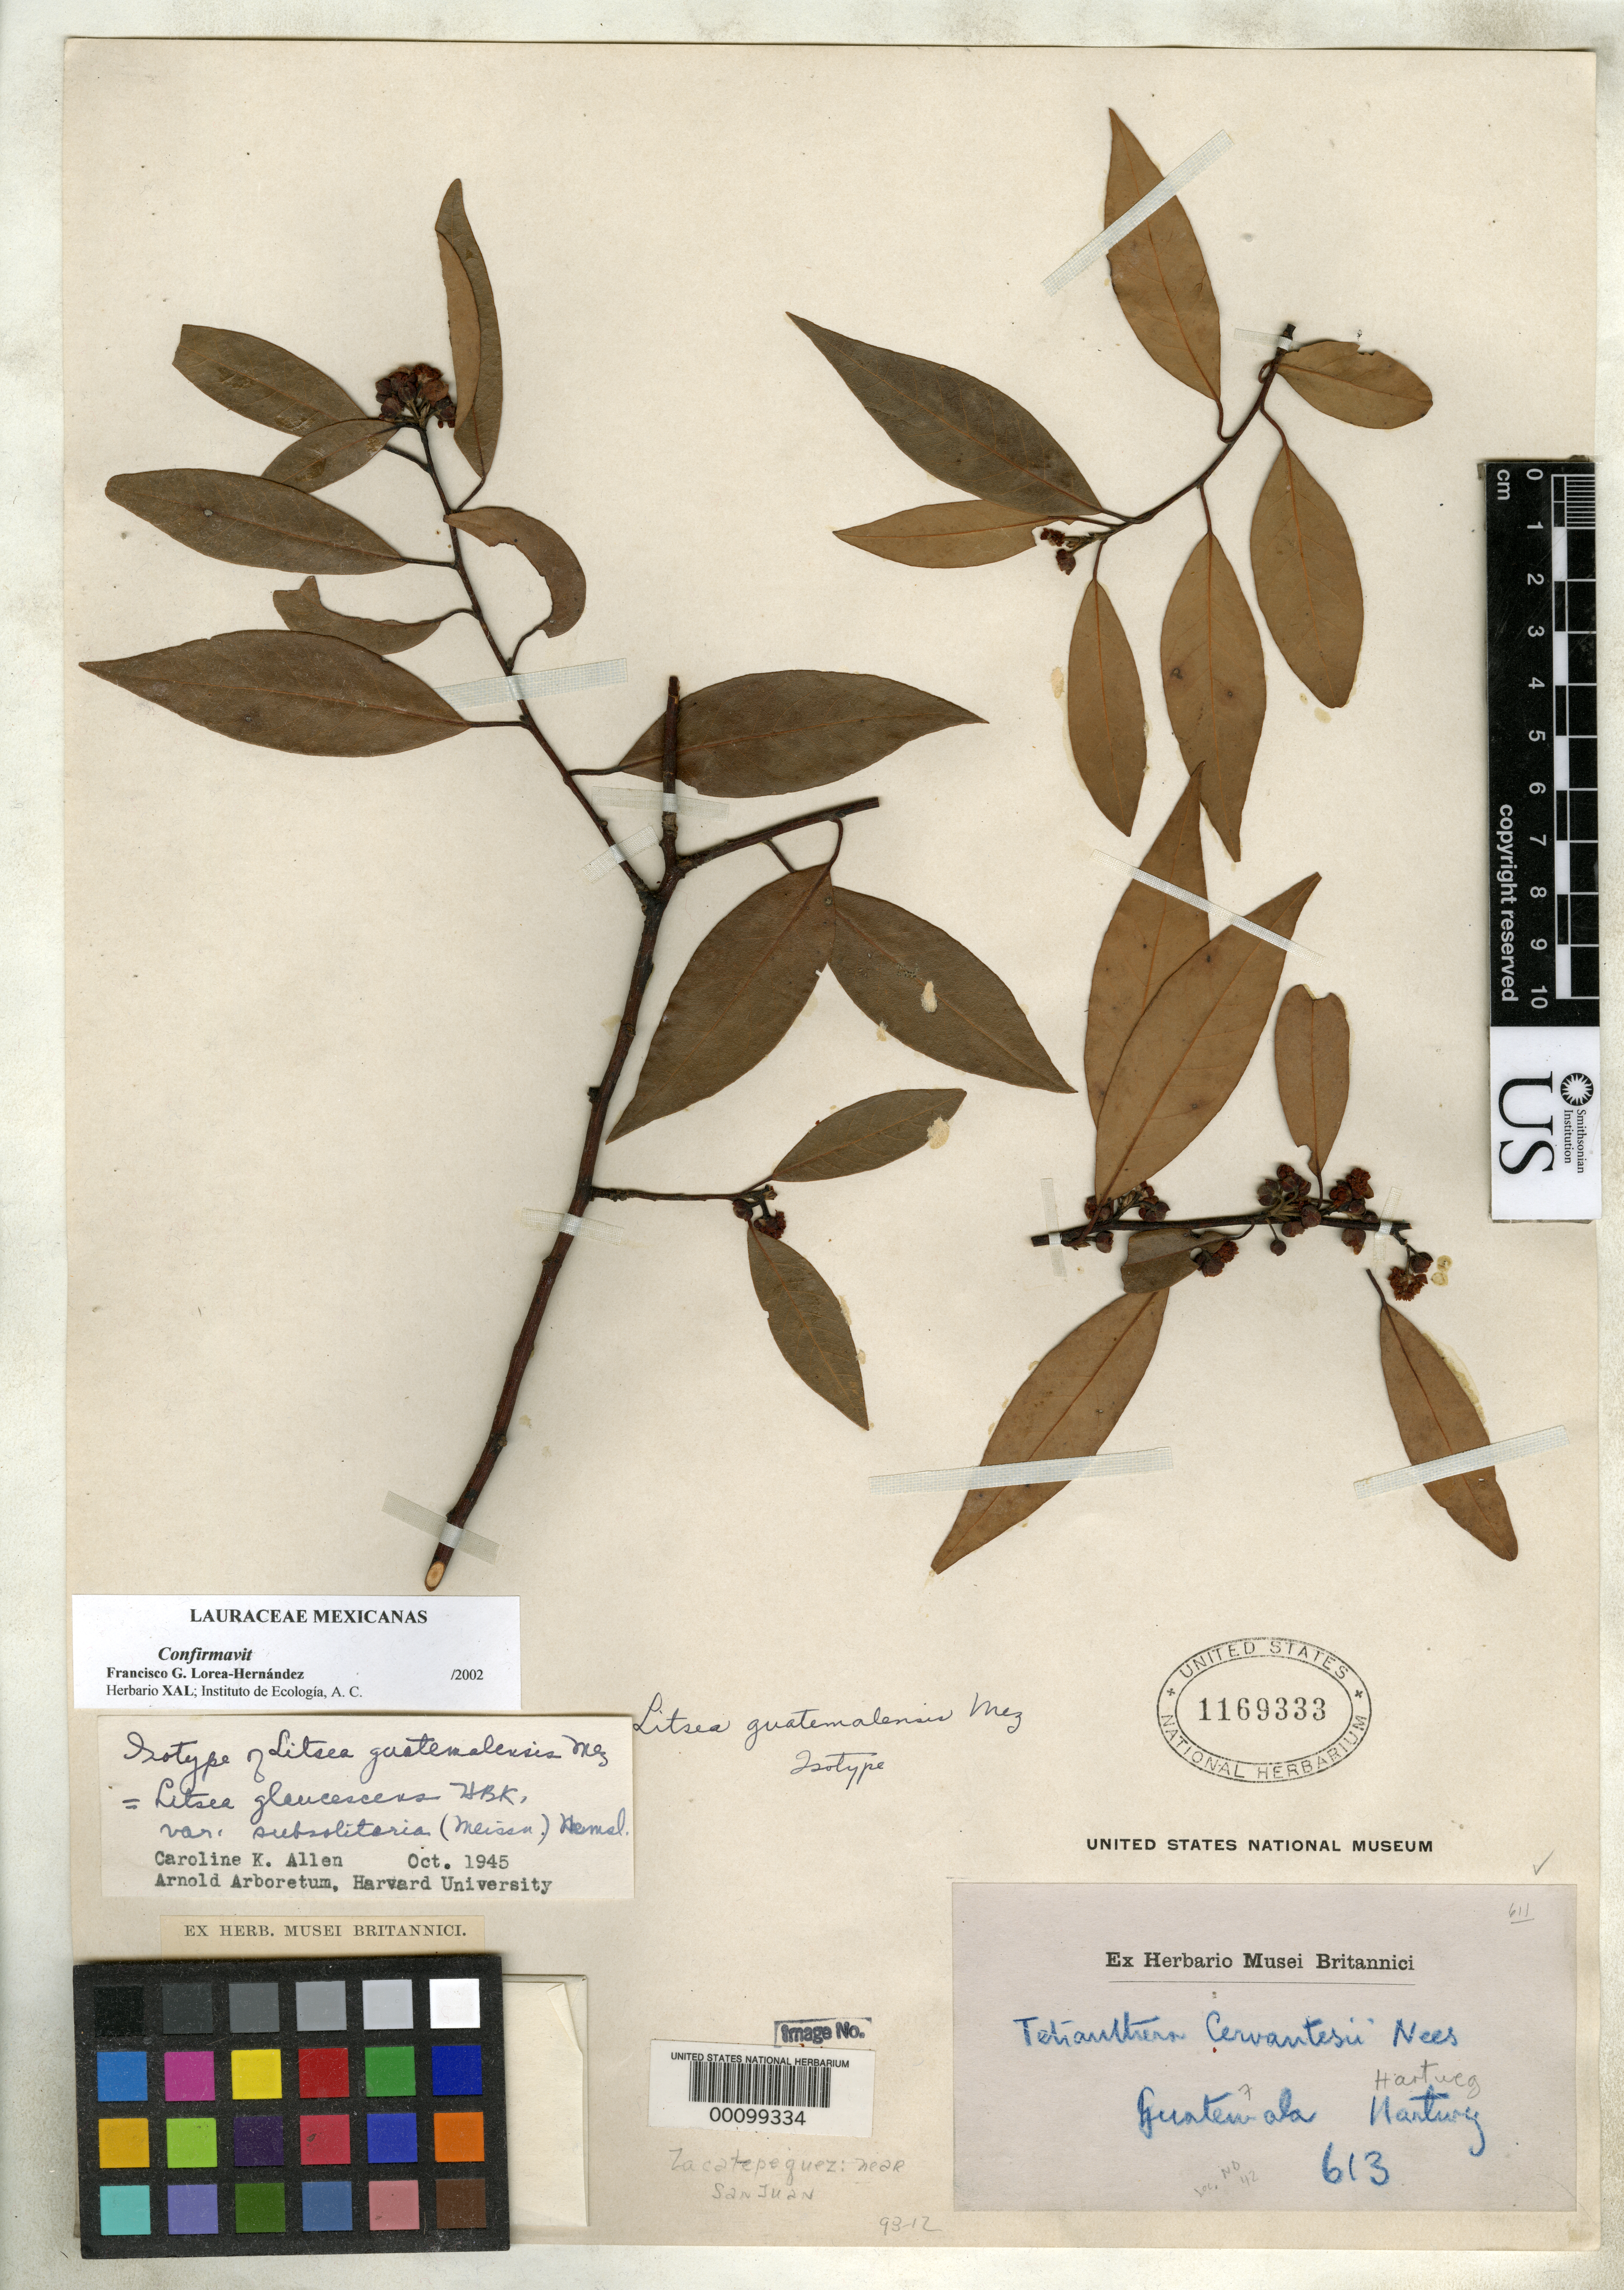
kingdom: Plantae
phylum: Tracheophyta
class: Magnoliopsida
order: Laurales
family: Lauraceae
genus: Litsea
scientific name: Litsea guatemalensis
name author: Mez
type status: Isotype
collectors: K. Hartweg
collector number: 613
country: Guatemala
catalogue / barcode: US 1169333